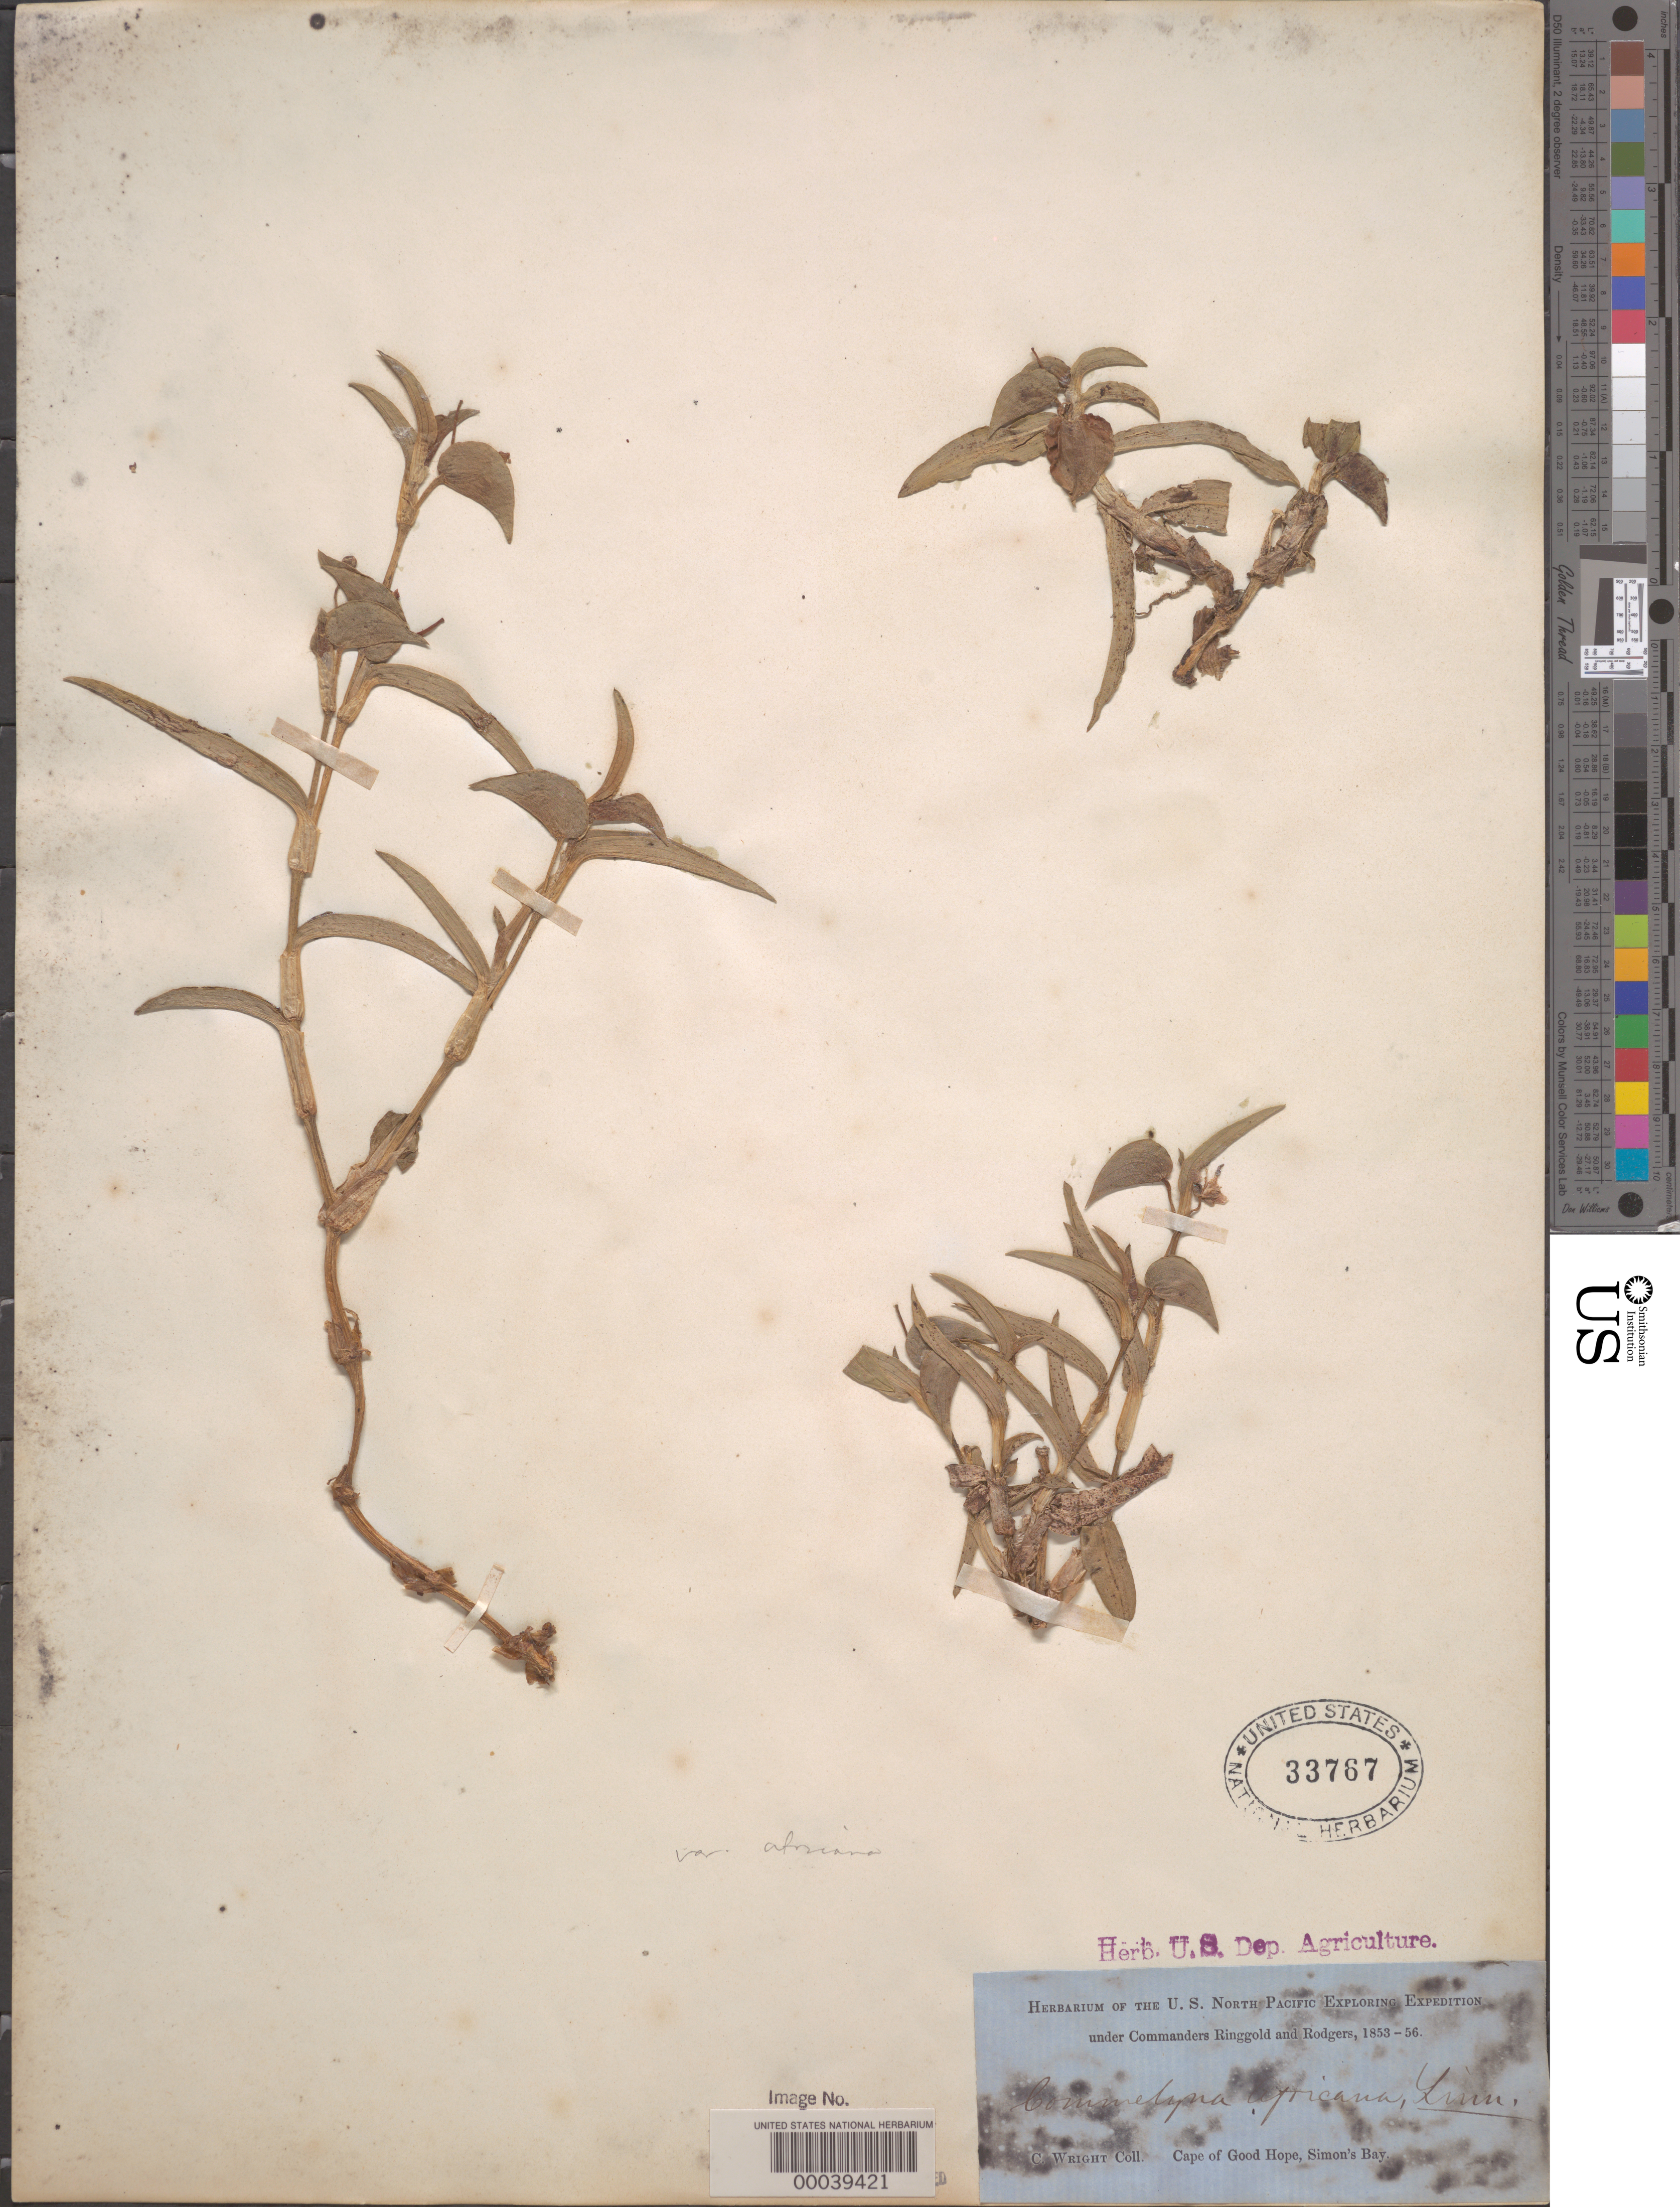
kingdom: Plantae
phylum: Tracheophyta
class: Liliopsida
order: Commelinales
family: Commelinaceae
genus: Commelina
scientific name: Commelina africana var. africana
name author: L.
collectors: C. Wright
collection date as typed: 1853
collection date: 1853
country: South Africa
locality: Cape of good hope, simons bay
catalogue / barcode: US 33767